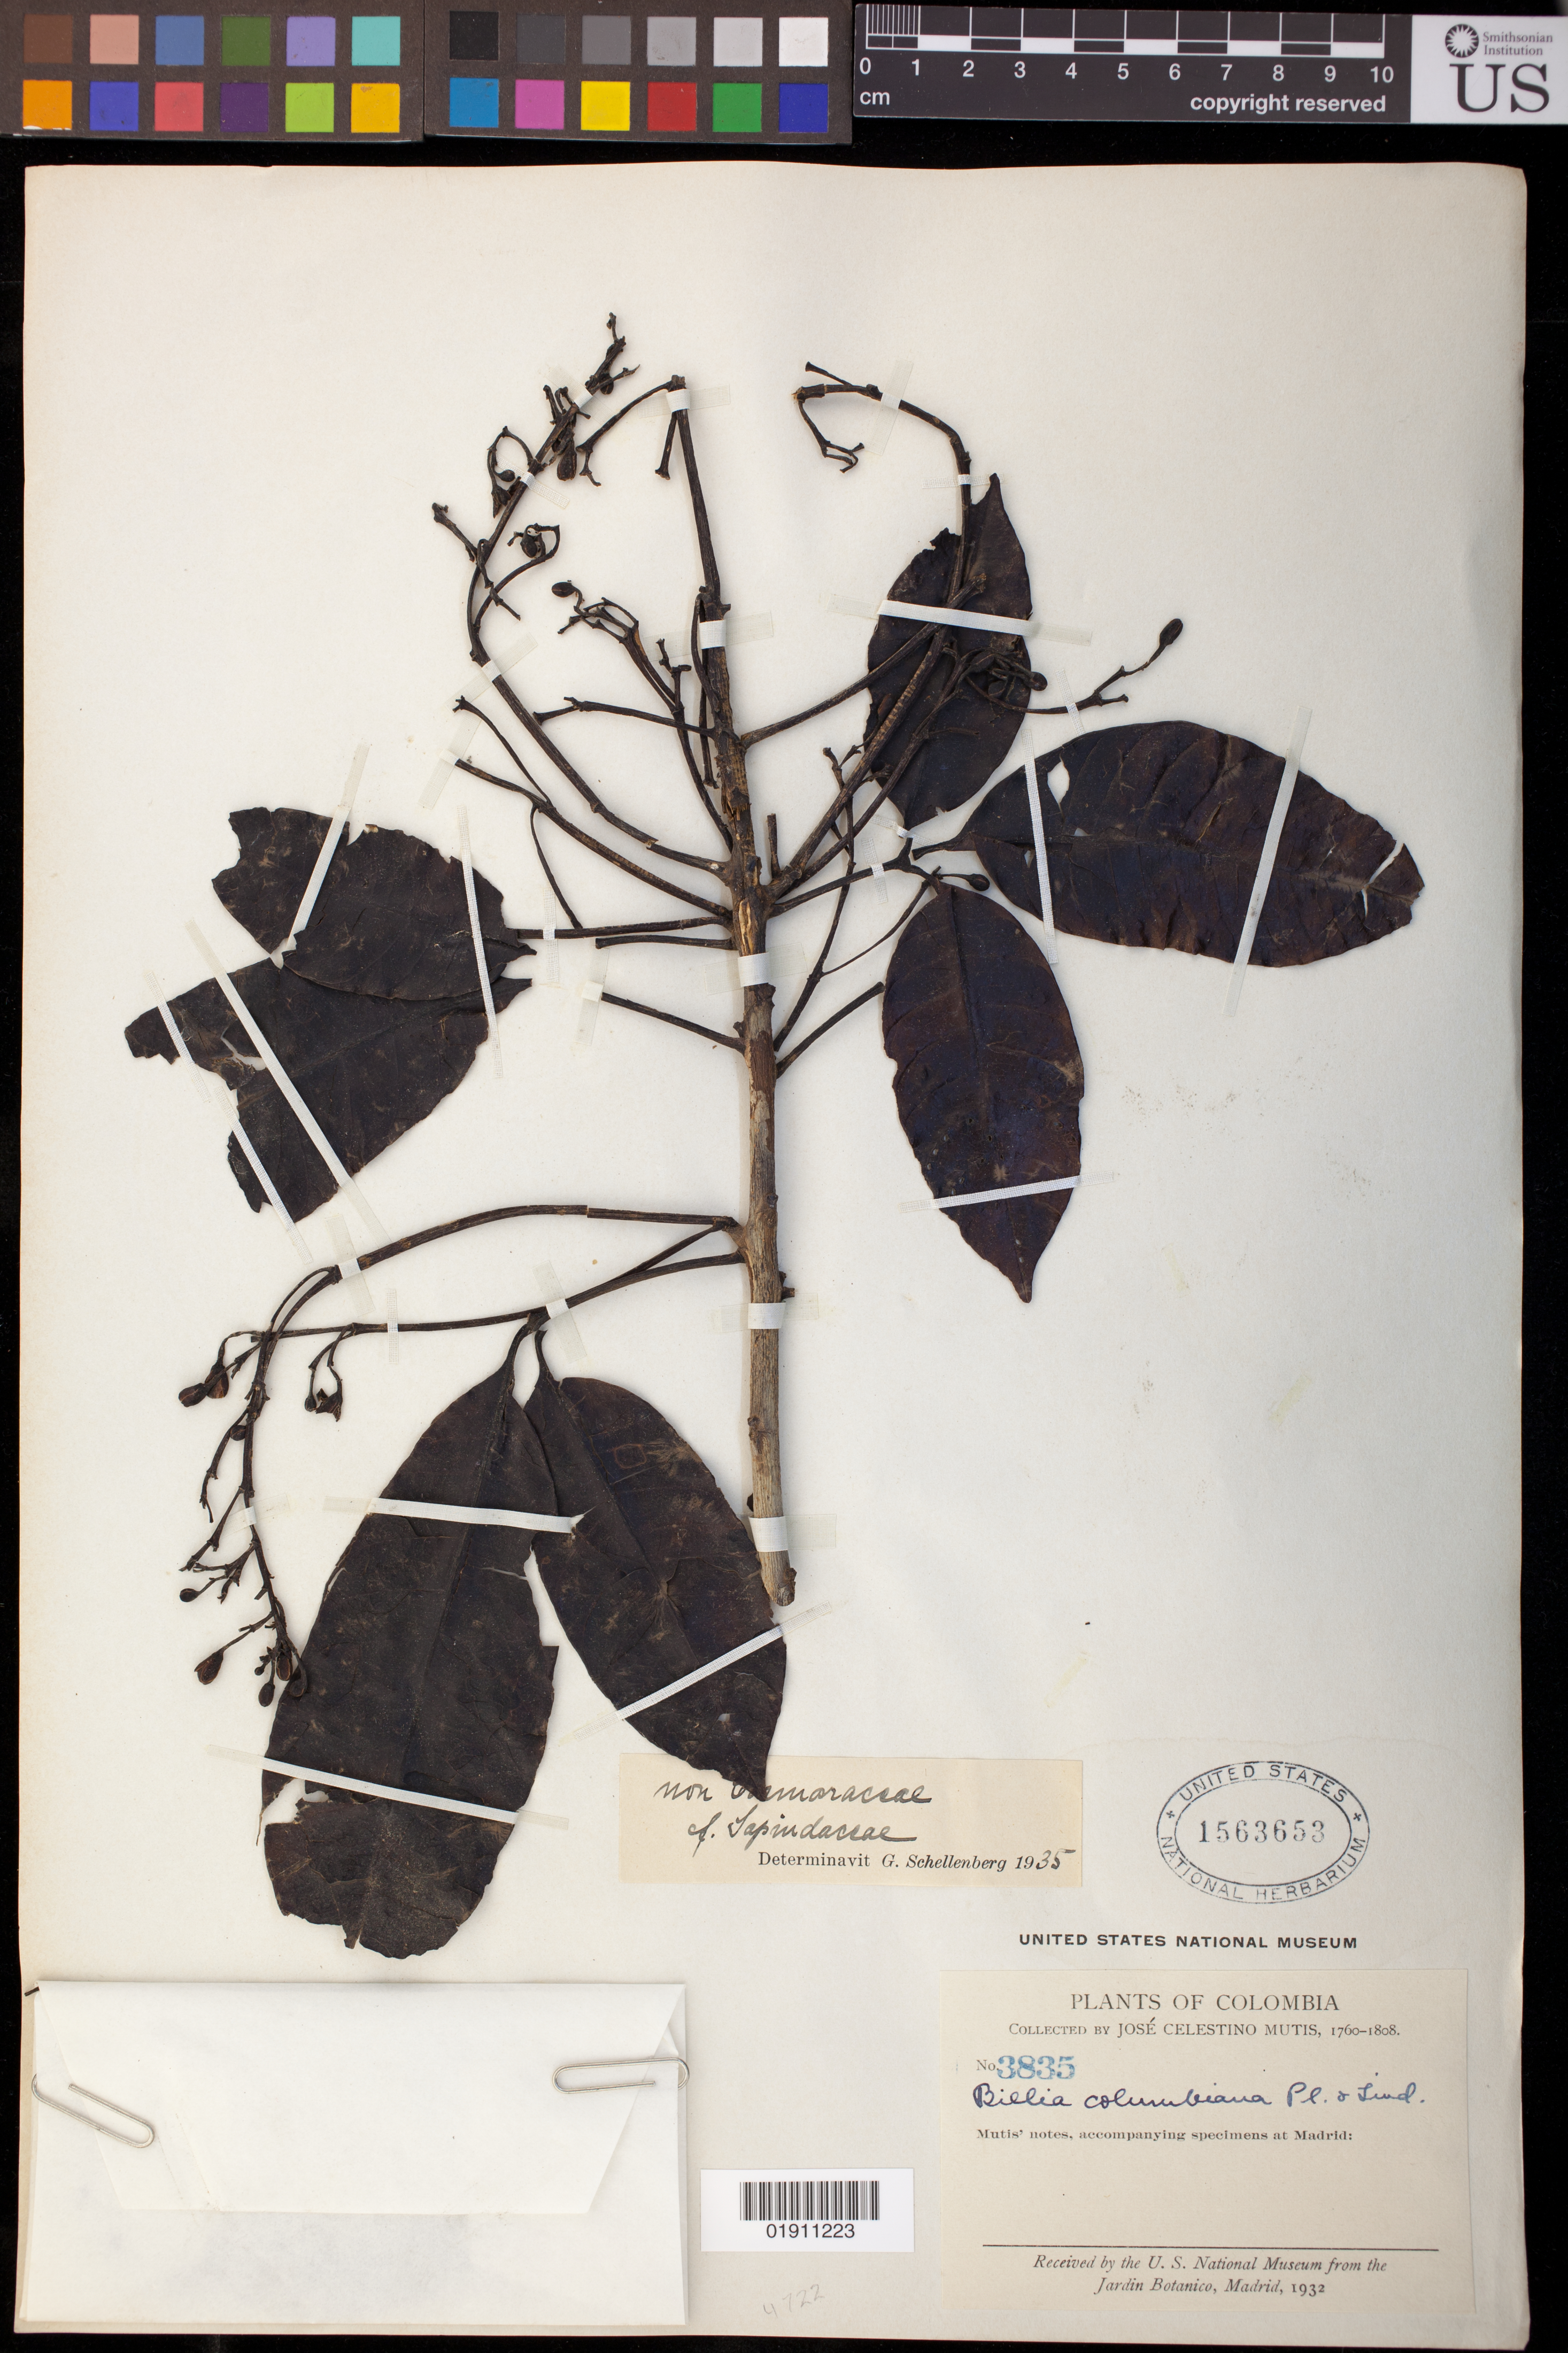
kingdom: Plantae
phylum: Tracheophyta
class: Magnoliopsida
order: Sapindales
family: Sapindaceae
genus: Billia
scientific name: Billia rosea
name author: (Planch. & Linden) C. Ulloa & P.M. Jørg.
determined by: Acevedo-Rodríguez, P., (BOT), Smithsonian Institution - National Museum of Natural History (UNITED STATES)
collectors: J. C. B. Mutis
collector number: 3835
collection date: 1760/1808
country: Colombia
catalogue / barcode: US 1563653